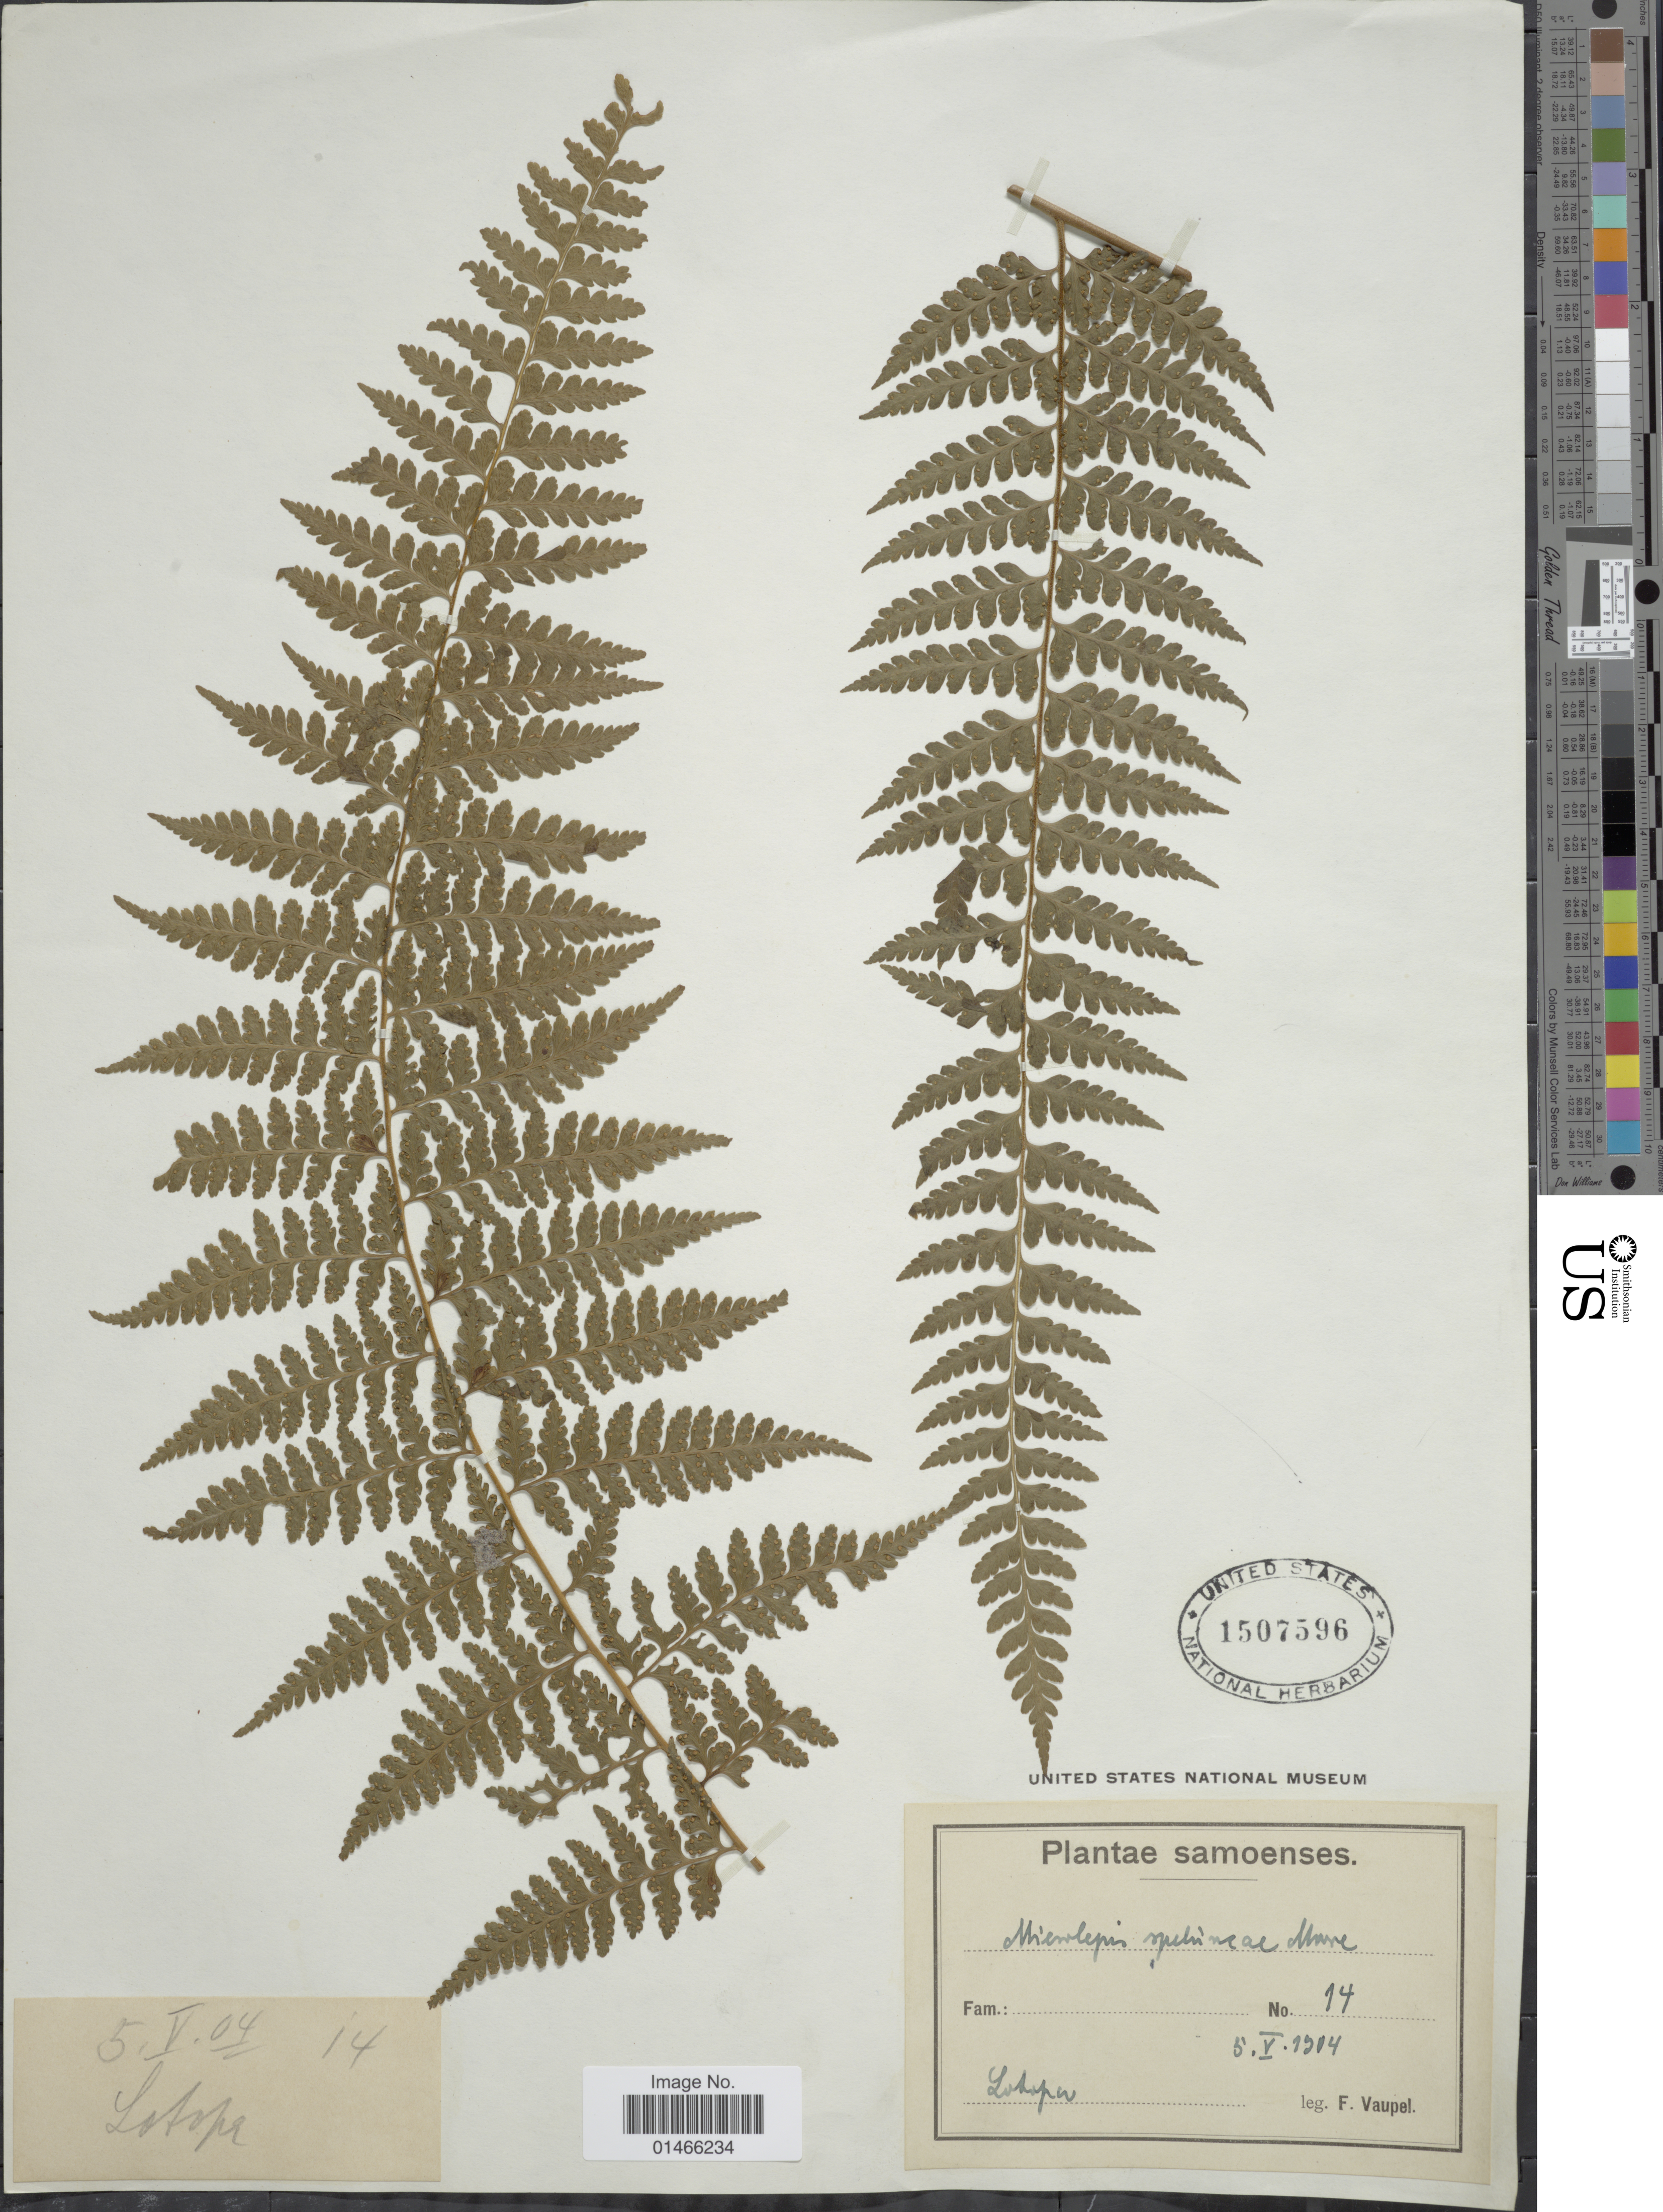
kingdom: Plantae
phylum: Tracheophyta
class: Polypodiopsida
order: Polypodiales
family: Dennstaedtiaceae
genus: Microlepia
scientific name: Microlepia speluncae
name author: (L.) T. Moore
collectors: F. Vaupel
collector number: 14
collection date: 1904-05-05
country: Samoa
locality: Samoeses, Lotopa.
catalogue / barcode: US 1507596